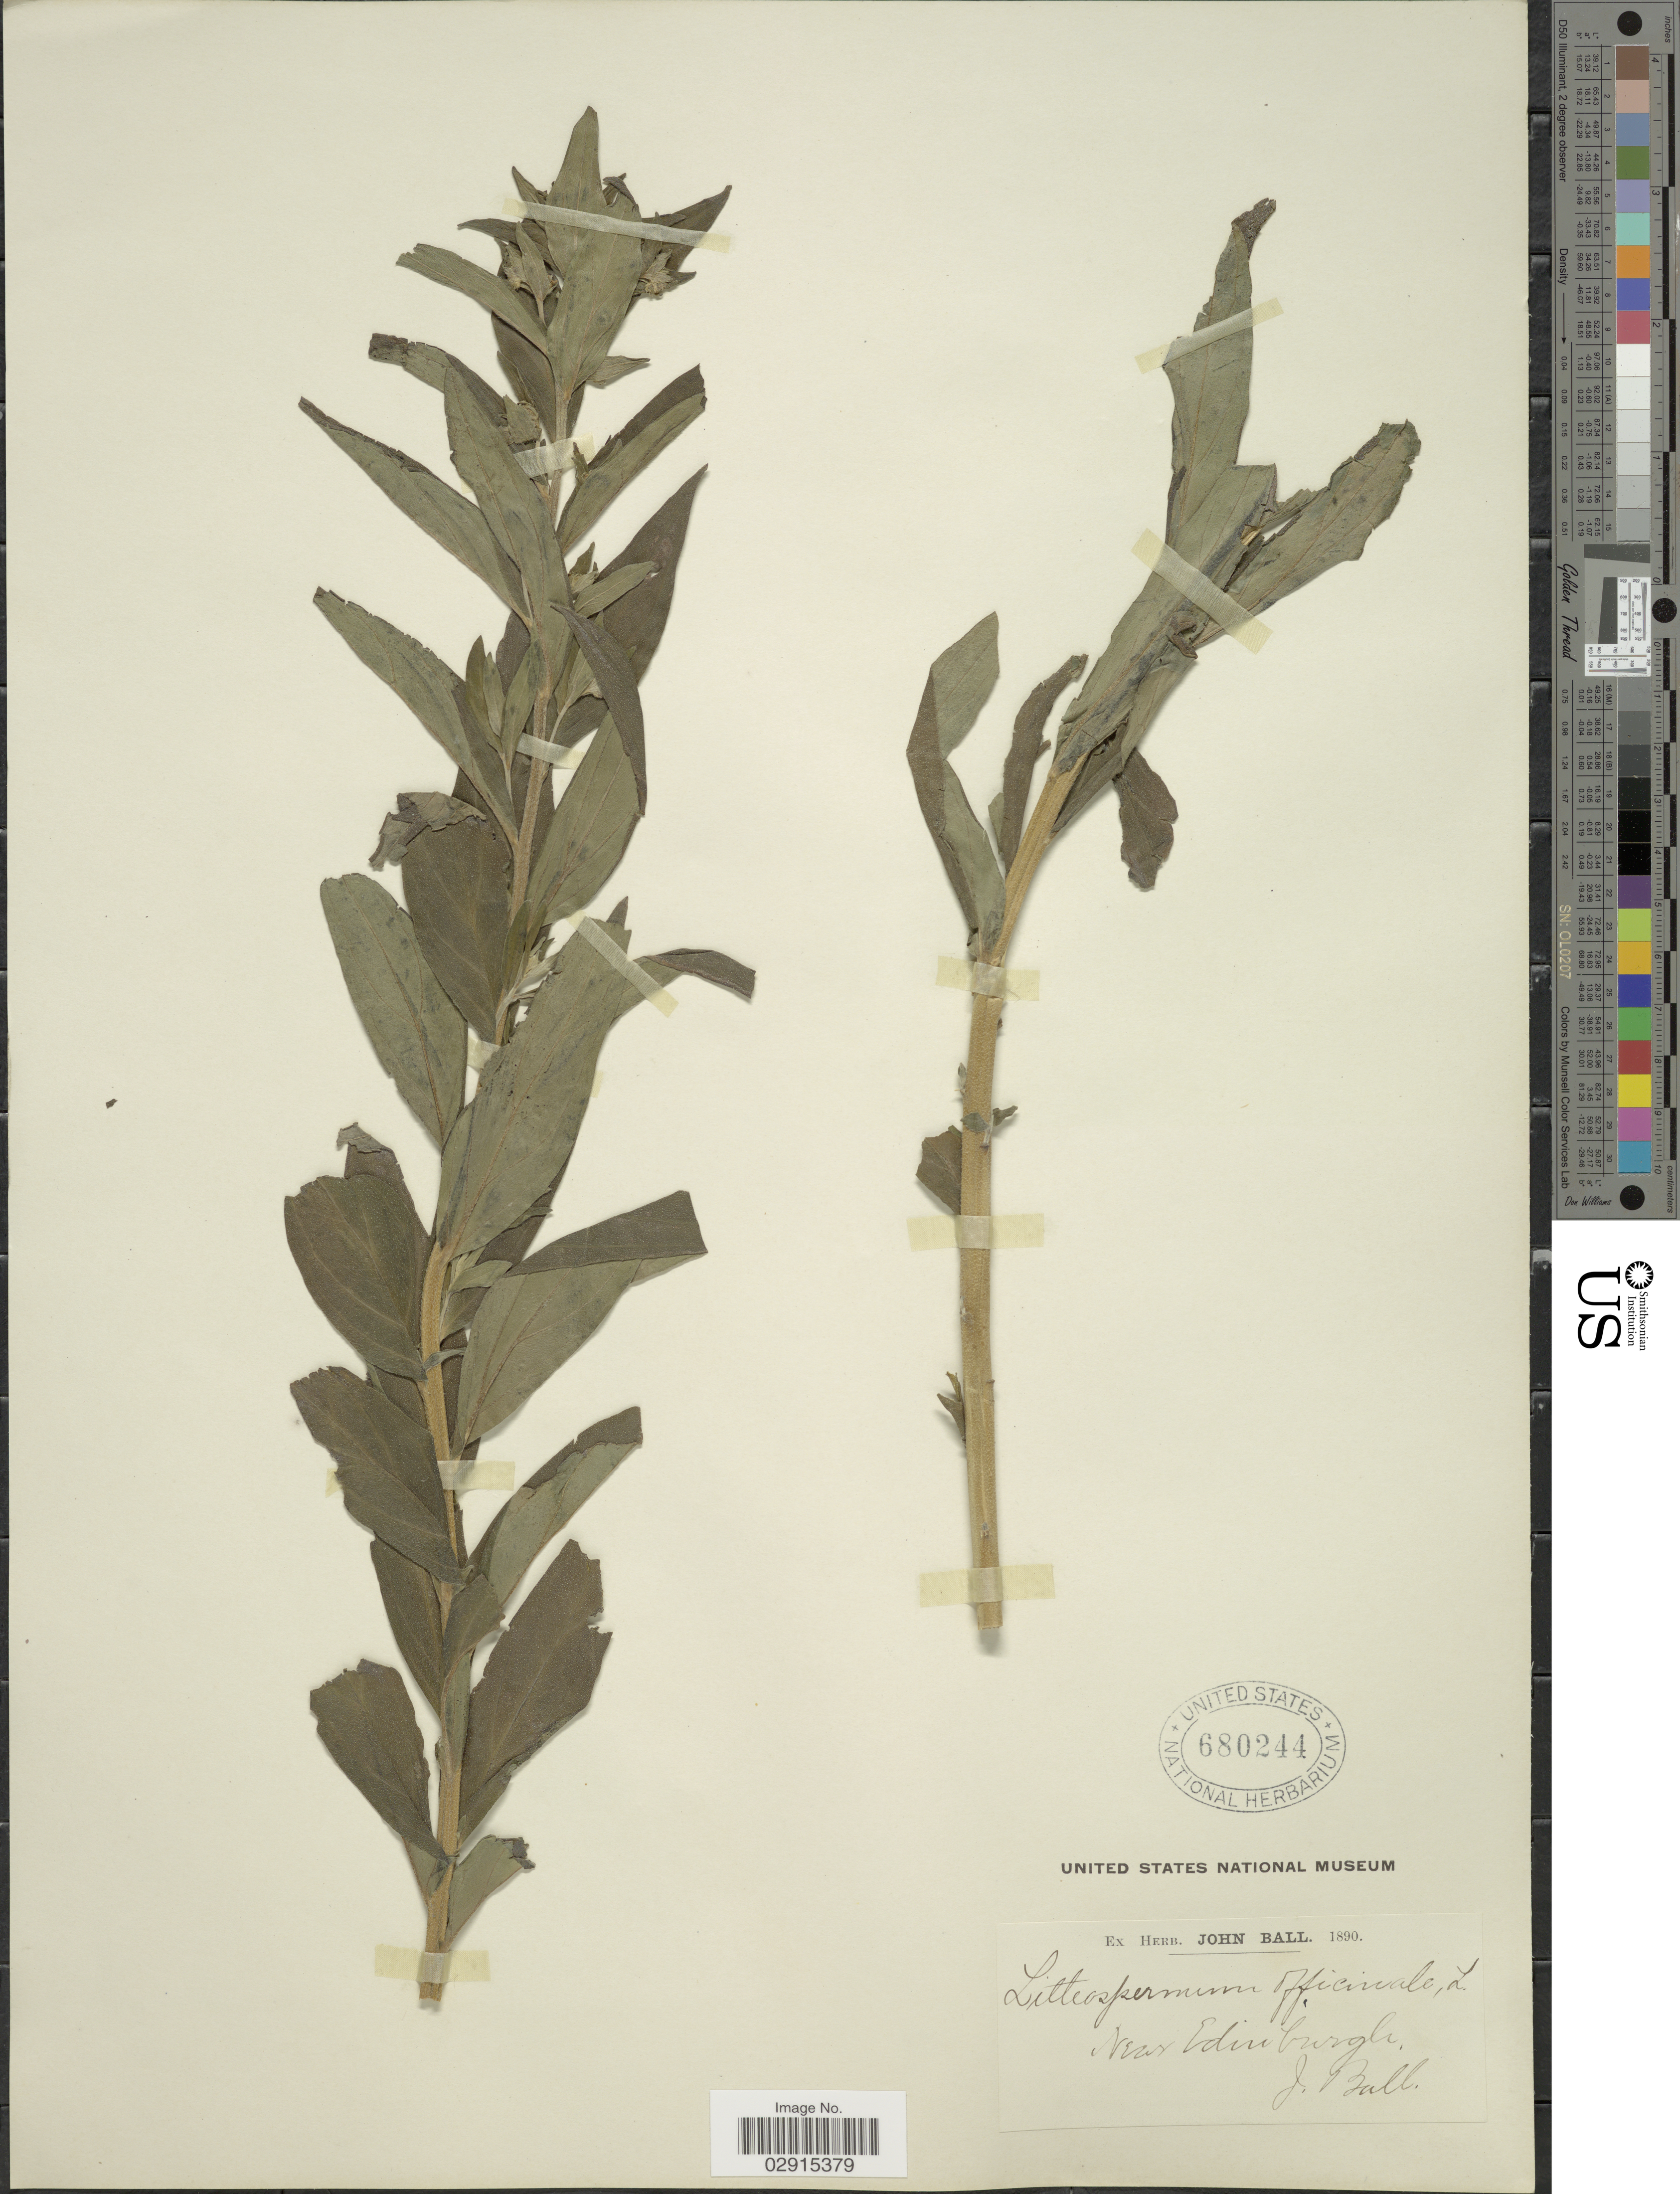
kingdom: Plantae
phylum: Tracheophyta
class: Magnoliopsida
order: Boraginales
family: Boraginaceae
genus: Lithospermum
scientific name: Lithospermum officinale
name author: L.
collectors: J. Ball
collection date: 1890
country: United Kingdom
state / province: Scotland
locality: Near Edinburgh.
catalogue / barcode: US 680244